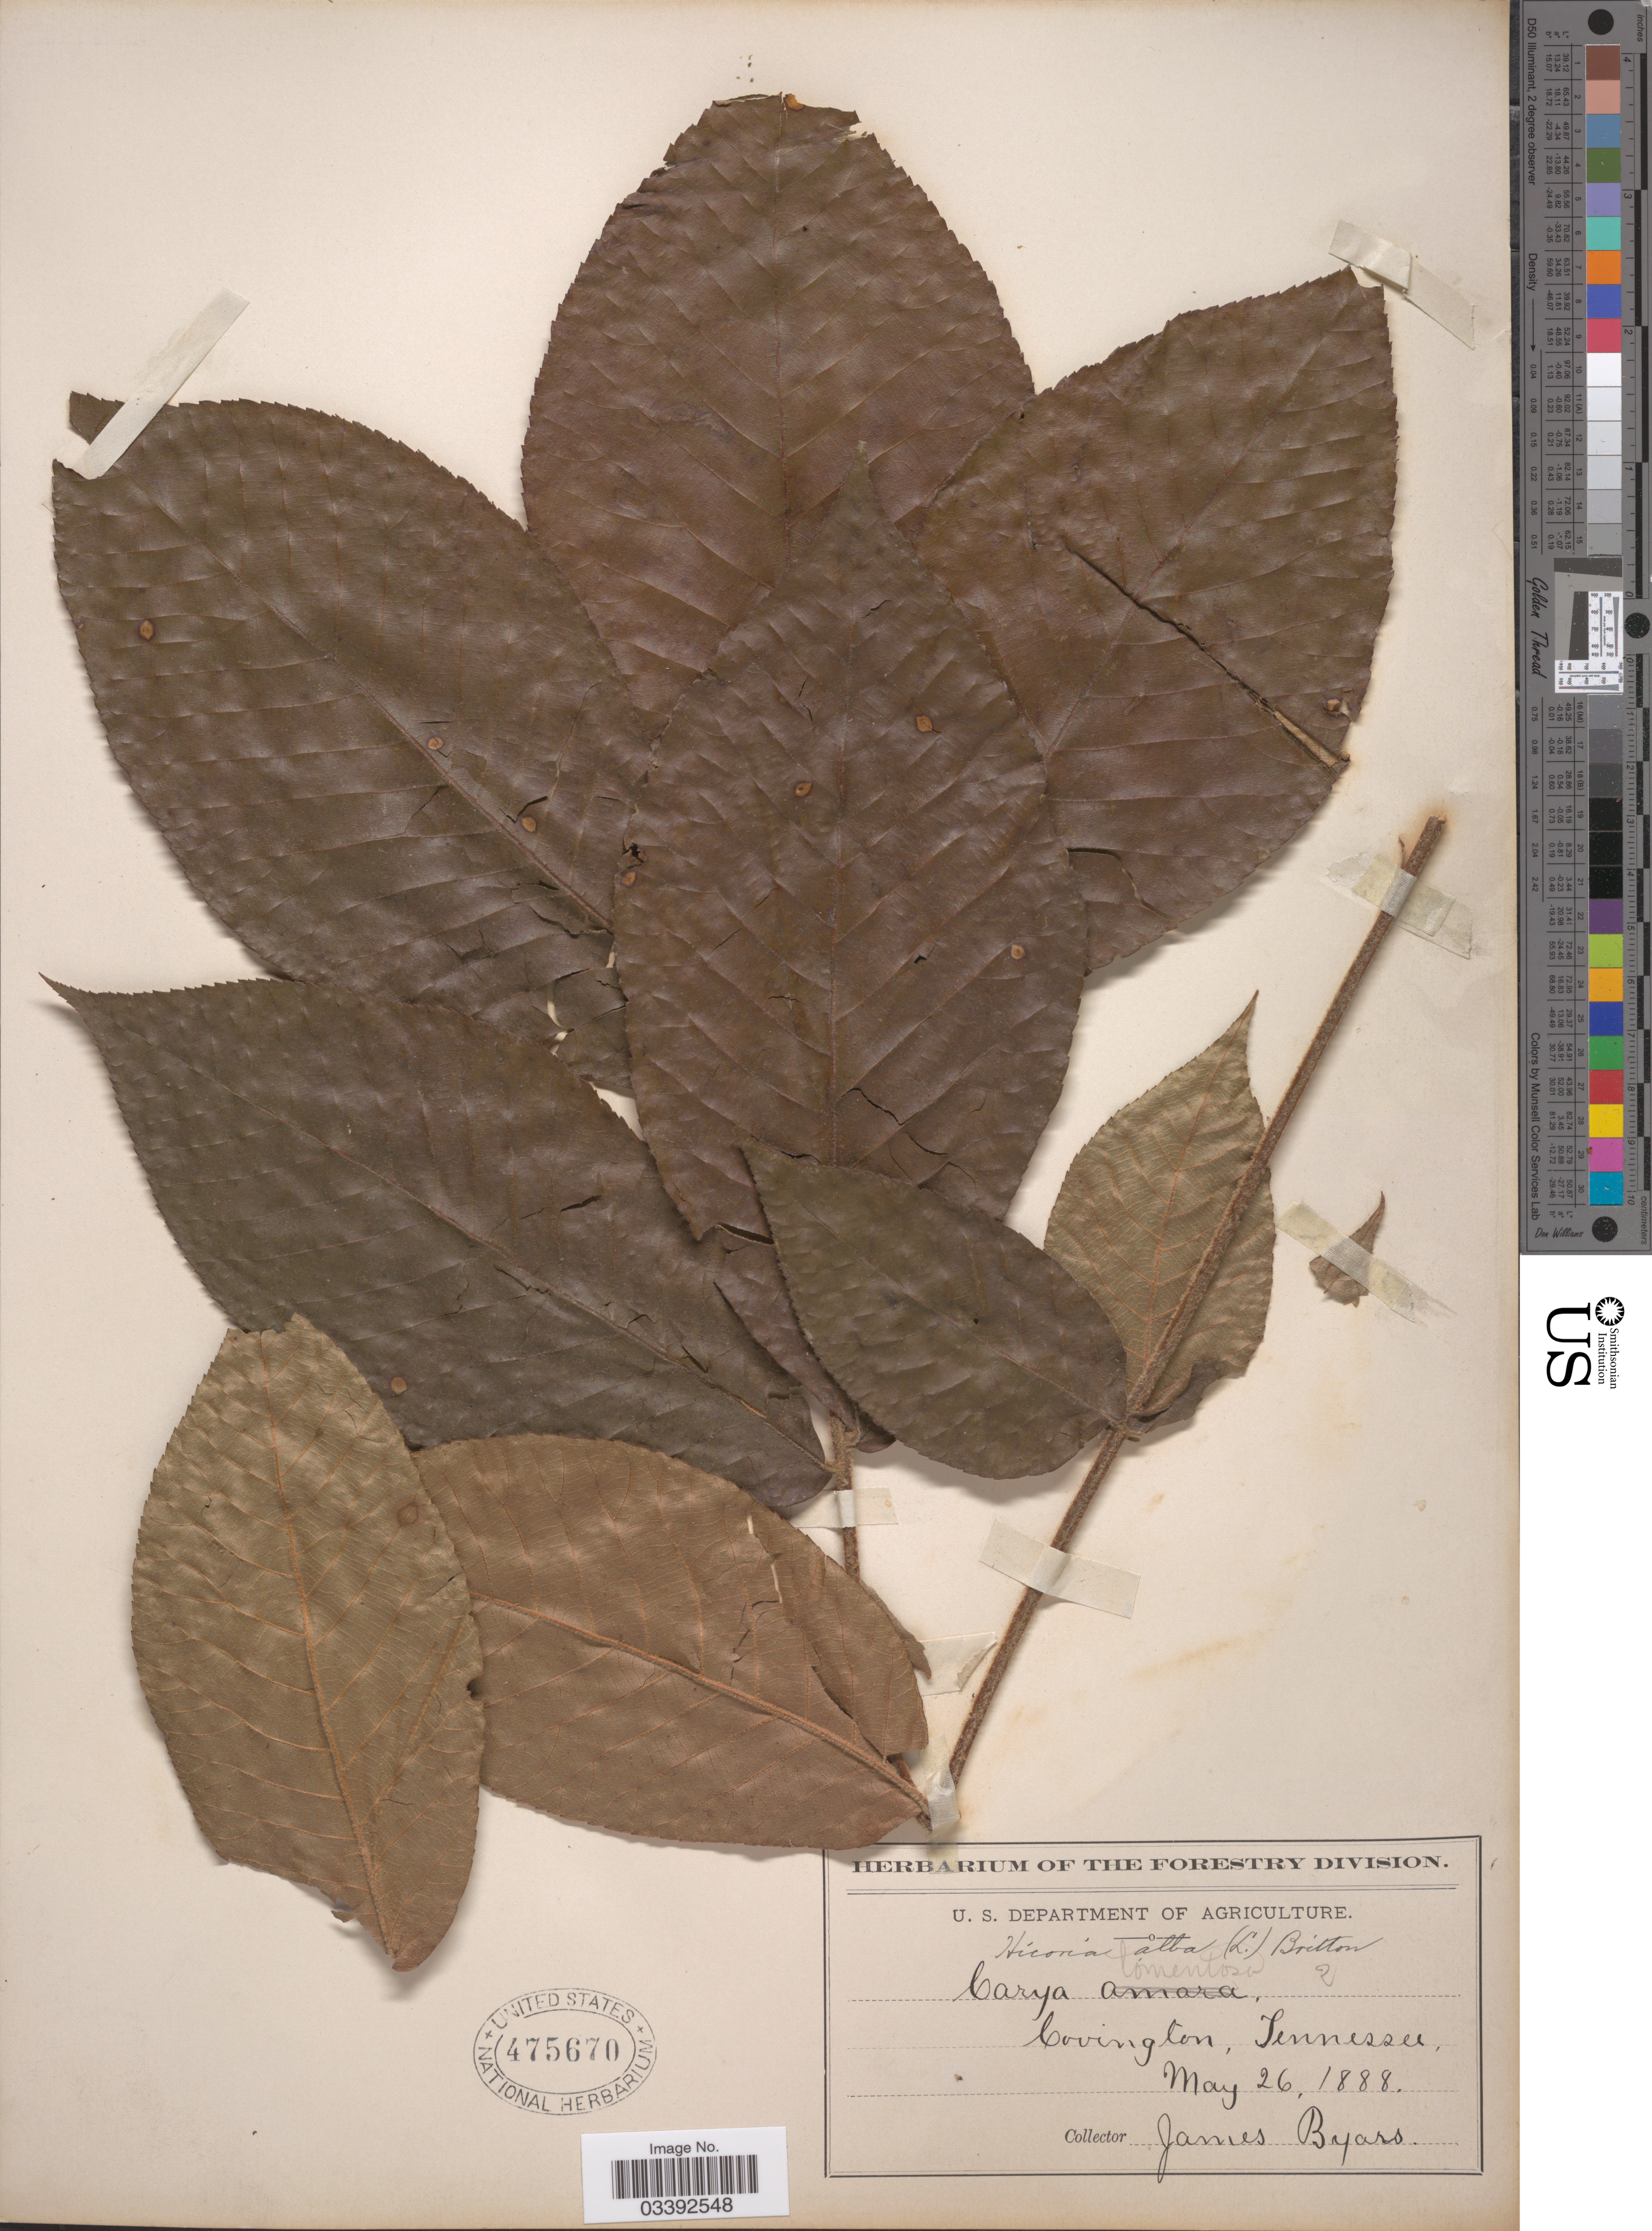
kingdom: Plantae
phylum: Tracheophyta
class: Magnoliopsida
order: Fagales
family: Juglandaceae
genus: Carya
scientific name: Carya tomentosa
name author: (Lam.) Nutt.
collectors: J. Byars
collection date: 1888-05-26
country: United States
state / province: Tennessee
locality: Covington.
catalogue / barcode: US 475670